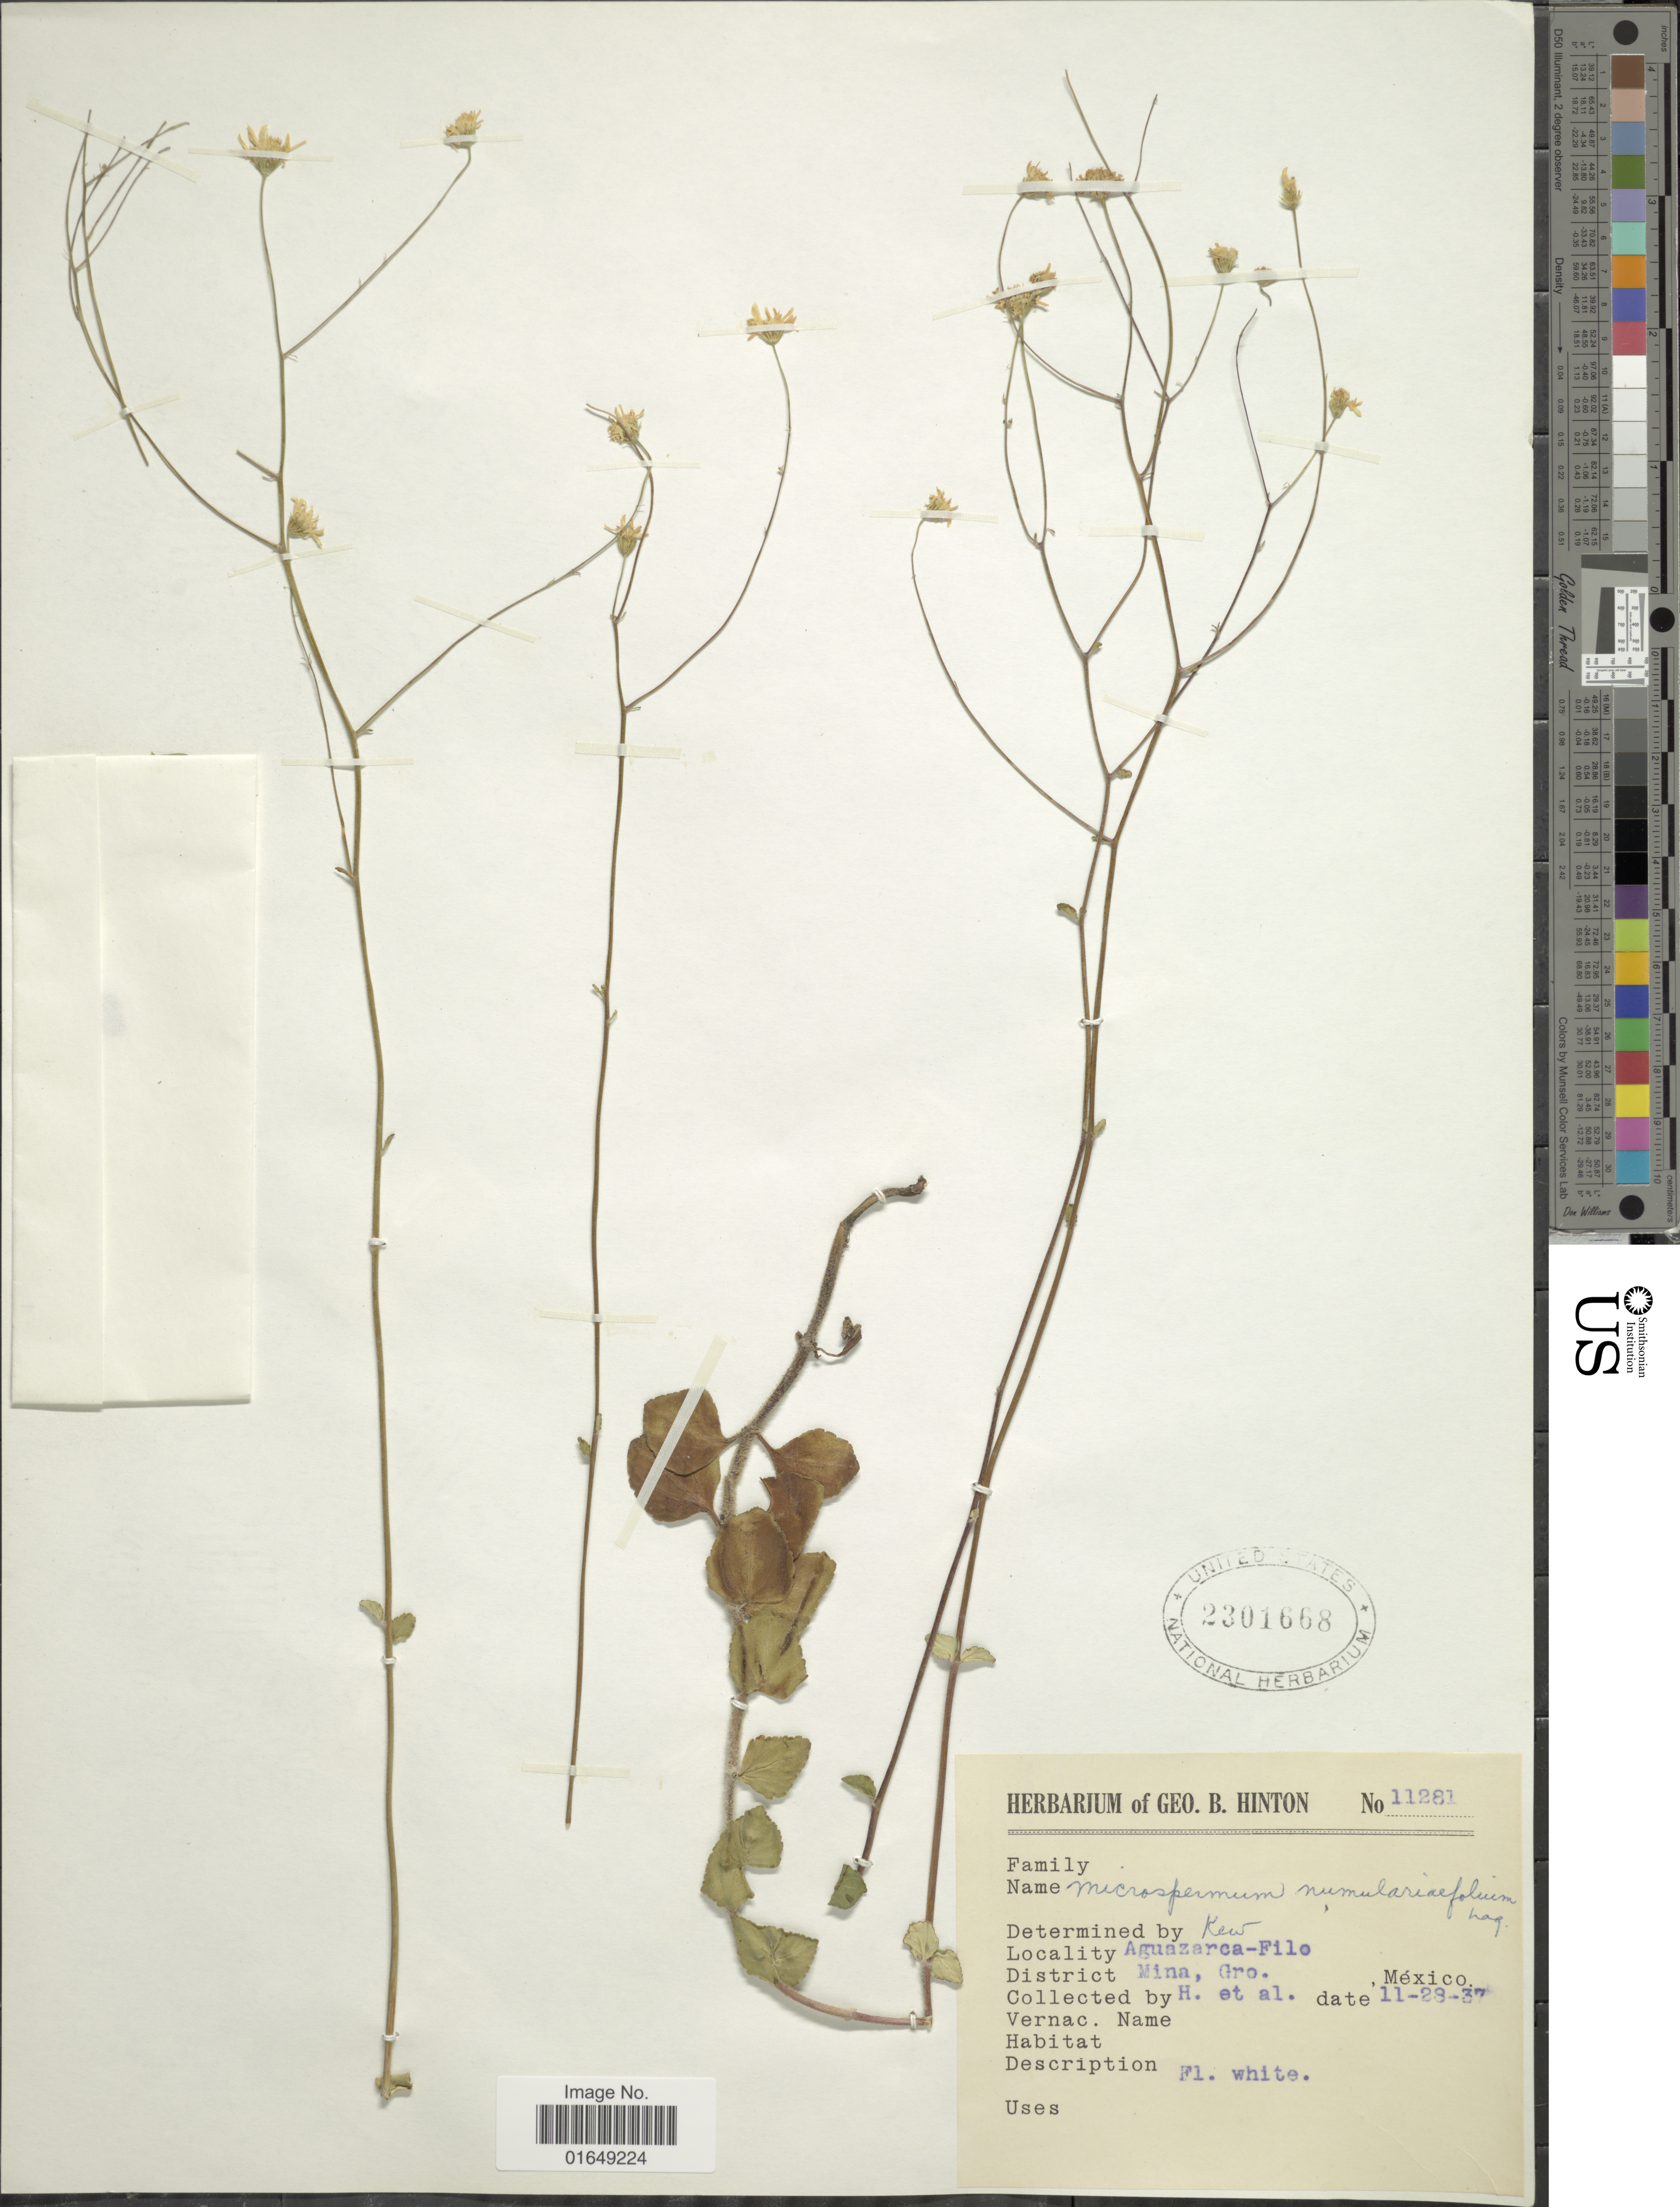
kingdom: Plantae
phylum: Tracheophyta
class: Magnoliopsida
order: Asterales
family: Asteraceae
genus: Microspermum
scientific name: Microspermum numulariaefolium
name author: Lag.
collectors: G. B. Hinton & et al.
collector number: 11281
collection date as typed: Transcribed d/m/y: 28/11/37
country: Mexico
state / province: Guerrero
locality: Mina, Aguazarca-Filo.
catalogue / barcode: US 2301668